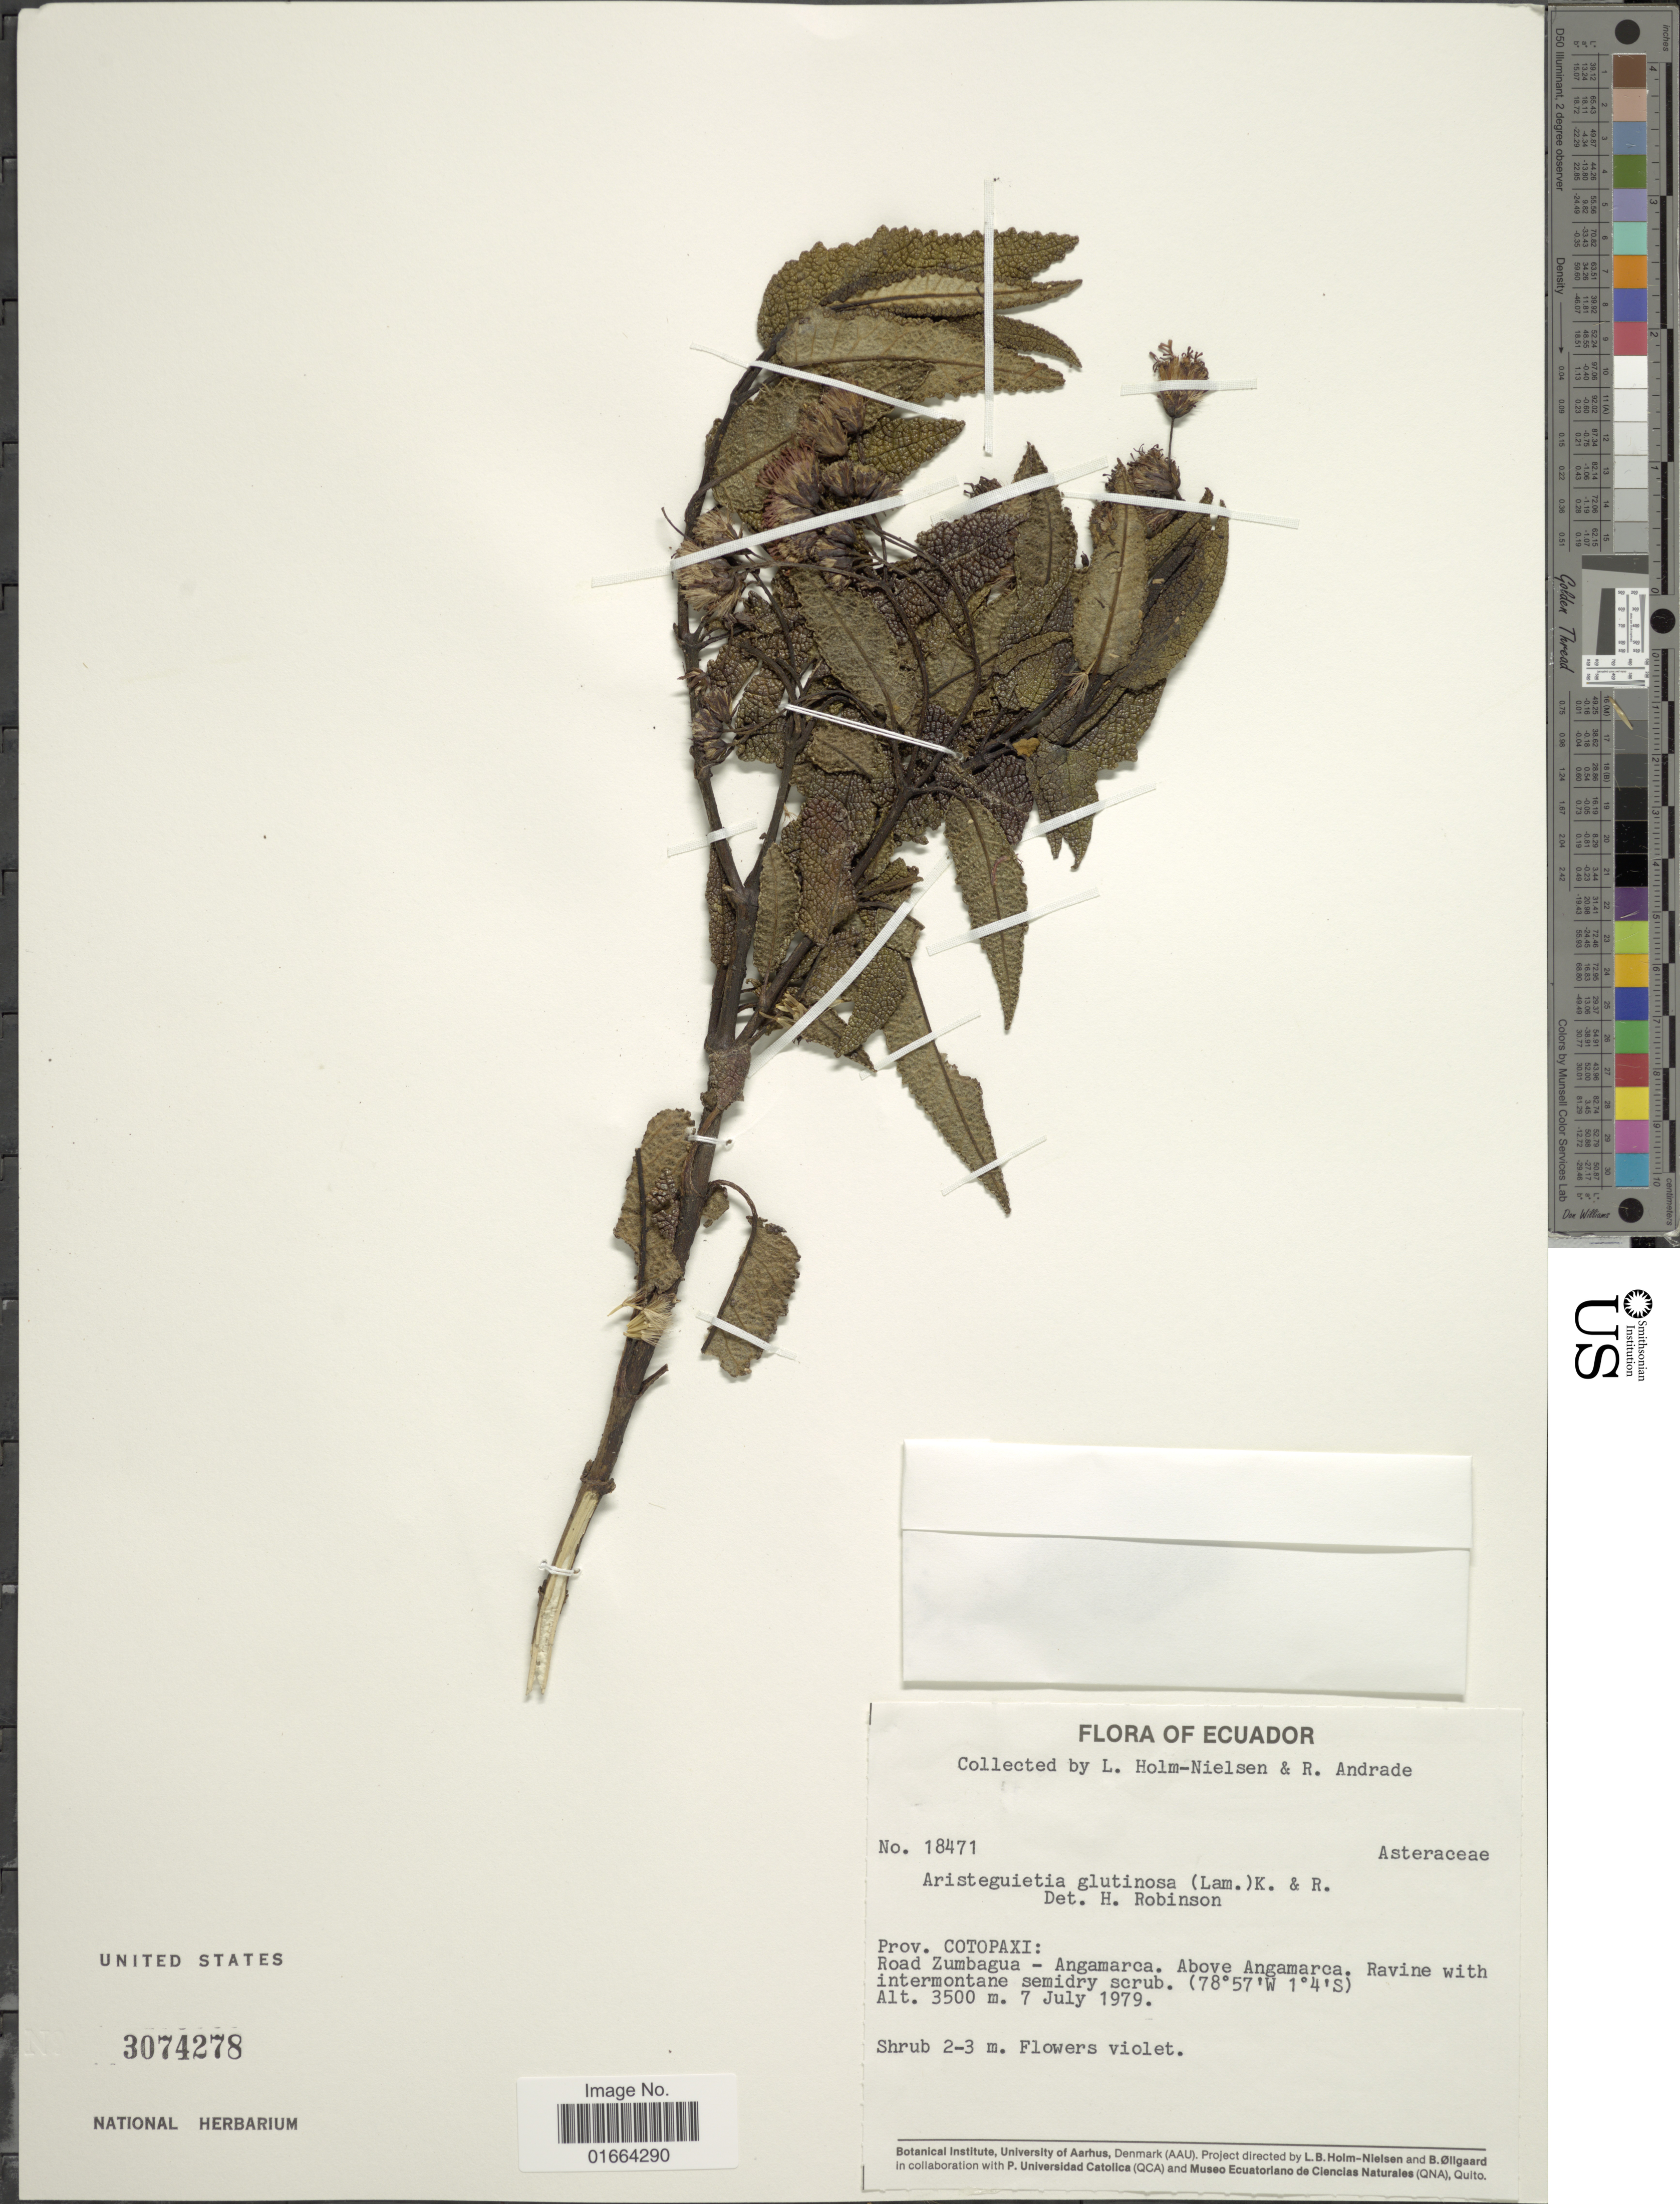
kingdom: Plantae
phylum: Tracheophyta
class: Magnoliopsida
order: Asterales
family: Asteraceae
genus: Aristeguietia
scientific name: Aristeguietia glutinosa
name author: (Lam.) R.M. King & H. Rob.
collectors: L. B. Holm-Nielsen & R. Andrade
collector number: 18471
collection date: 1979-07-07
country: Ecuador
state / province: Cotopaxi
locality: Road Zumbagua - Angamarca. Above Angamarca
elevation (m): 3500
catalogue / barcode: US 3074278